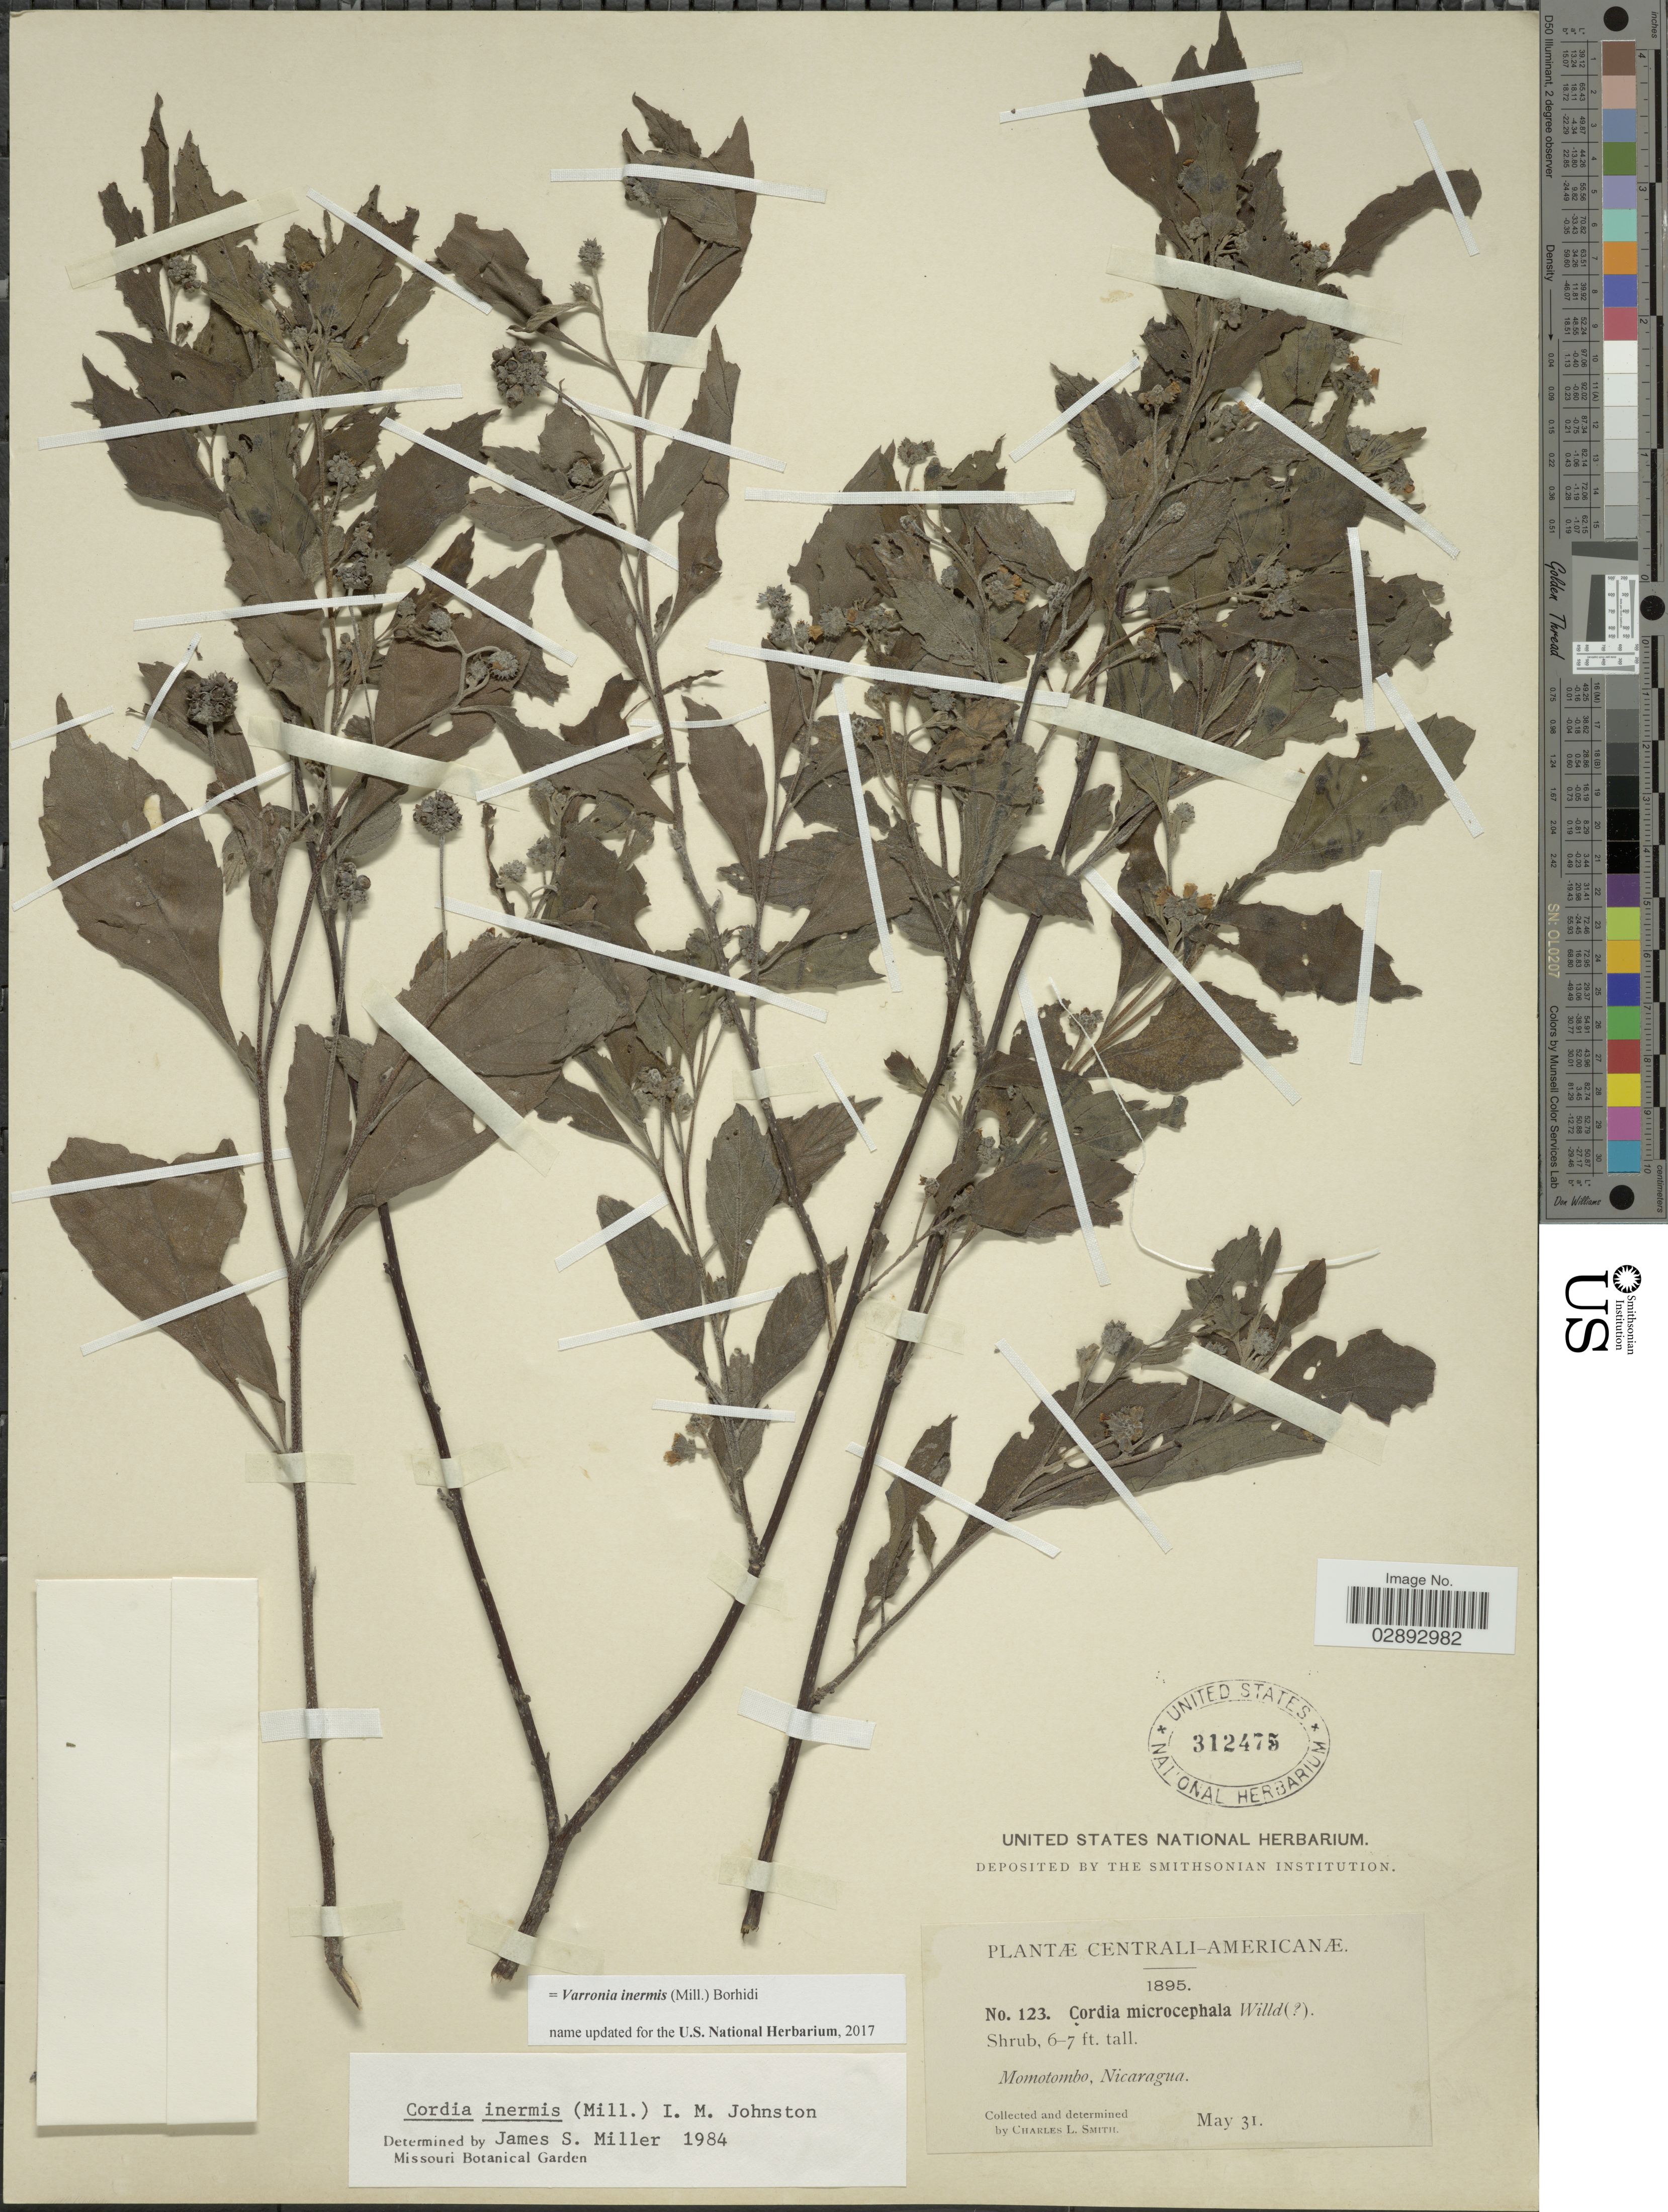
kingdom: Plantae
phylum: Tracheophyta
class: Magnoliopsida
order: Boraginales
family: Cordiaceae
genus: Varronia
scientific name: Varronia inermis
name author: (Mill.) Borhidi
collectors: C. L. Smith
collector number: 123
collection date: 1895-05-31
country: Nicaragua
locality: Momotombo.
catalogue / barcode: US 312475